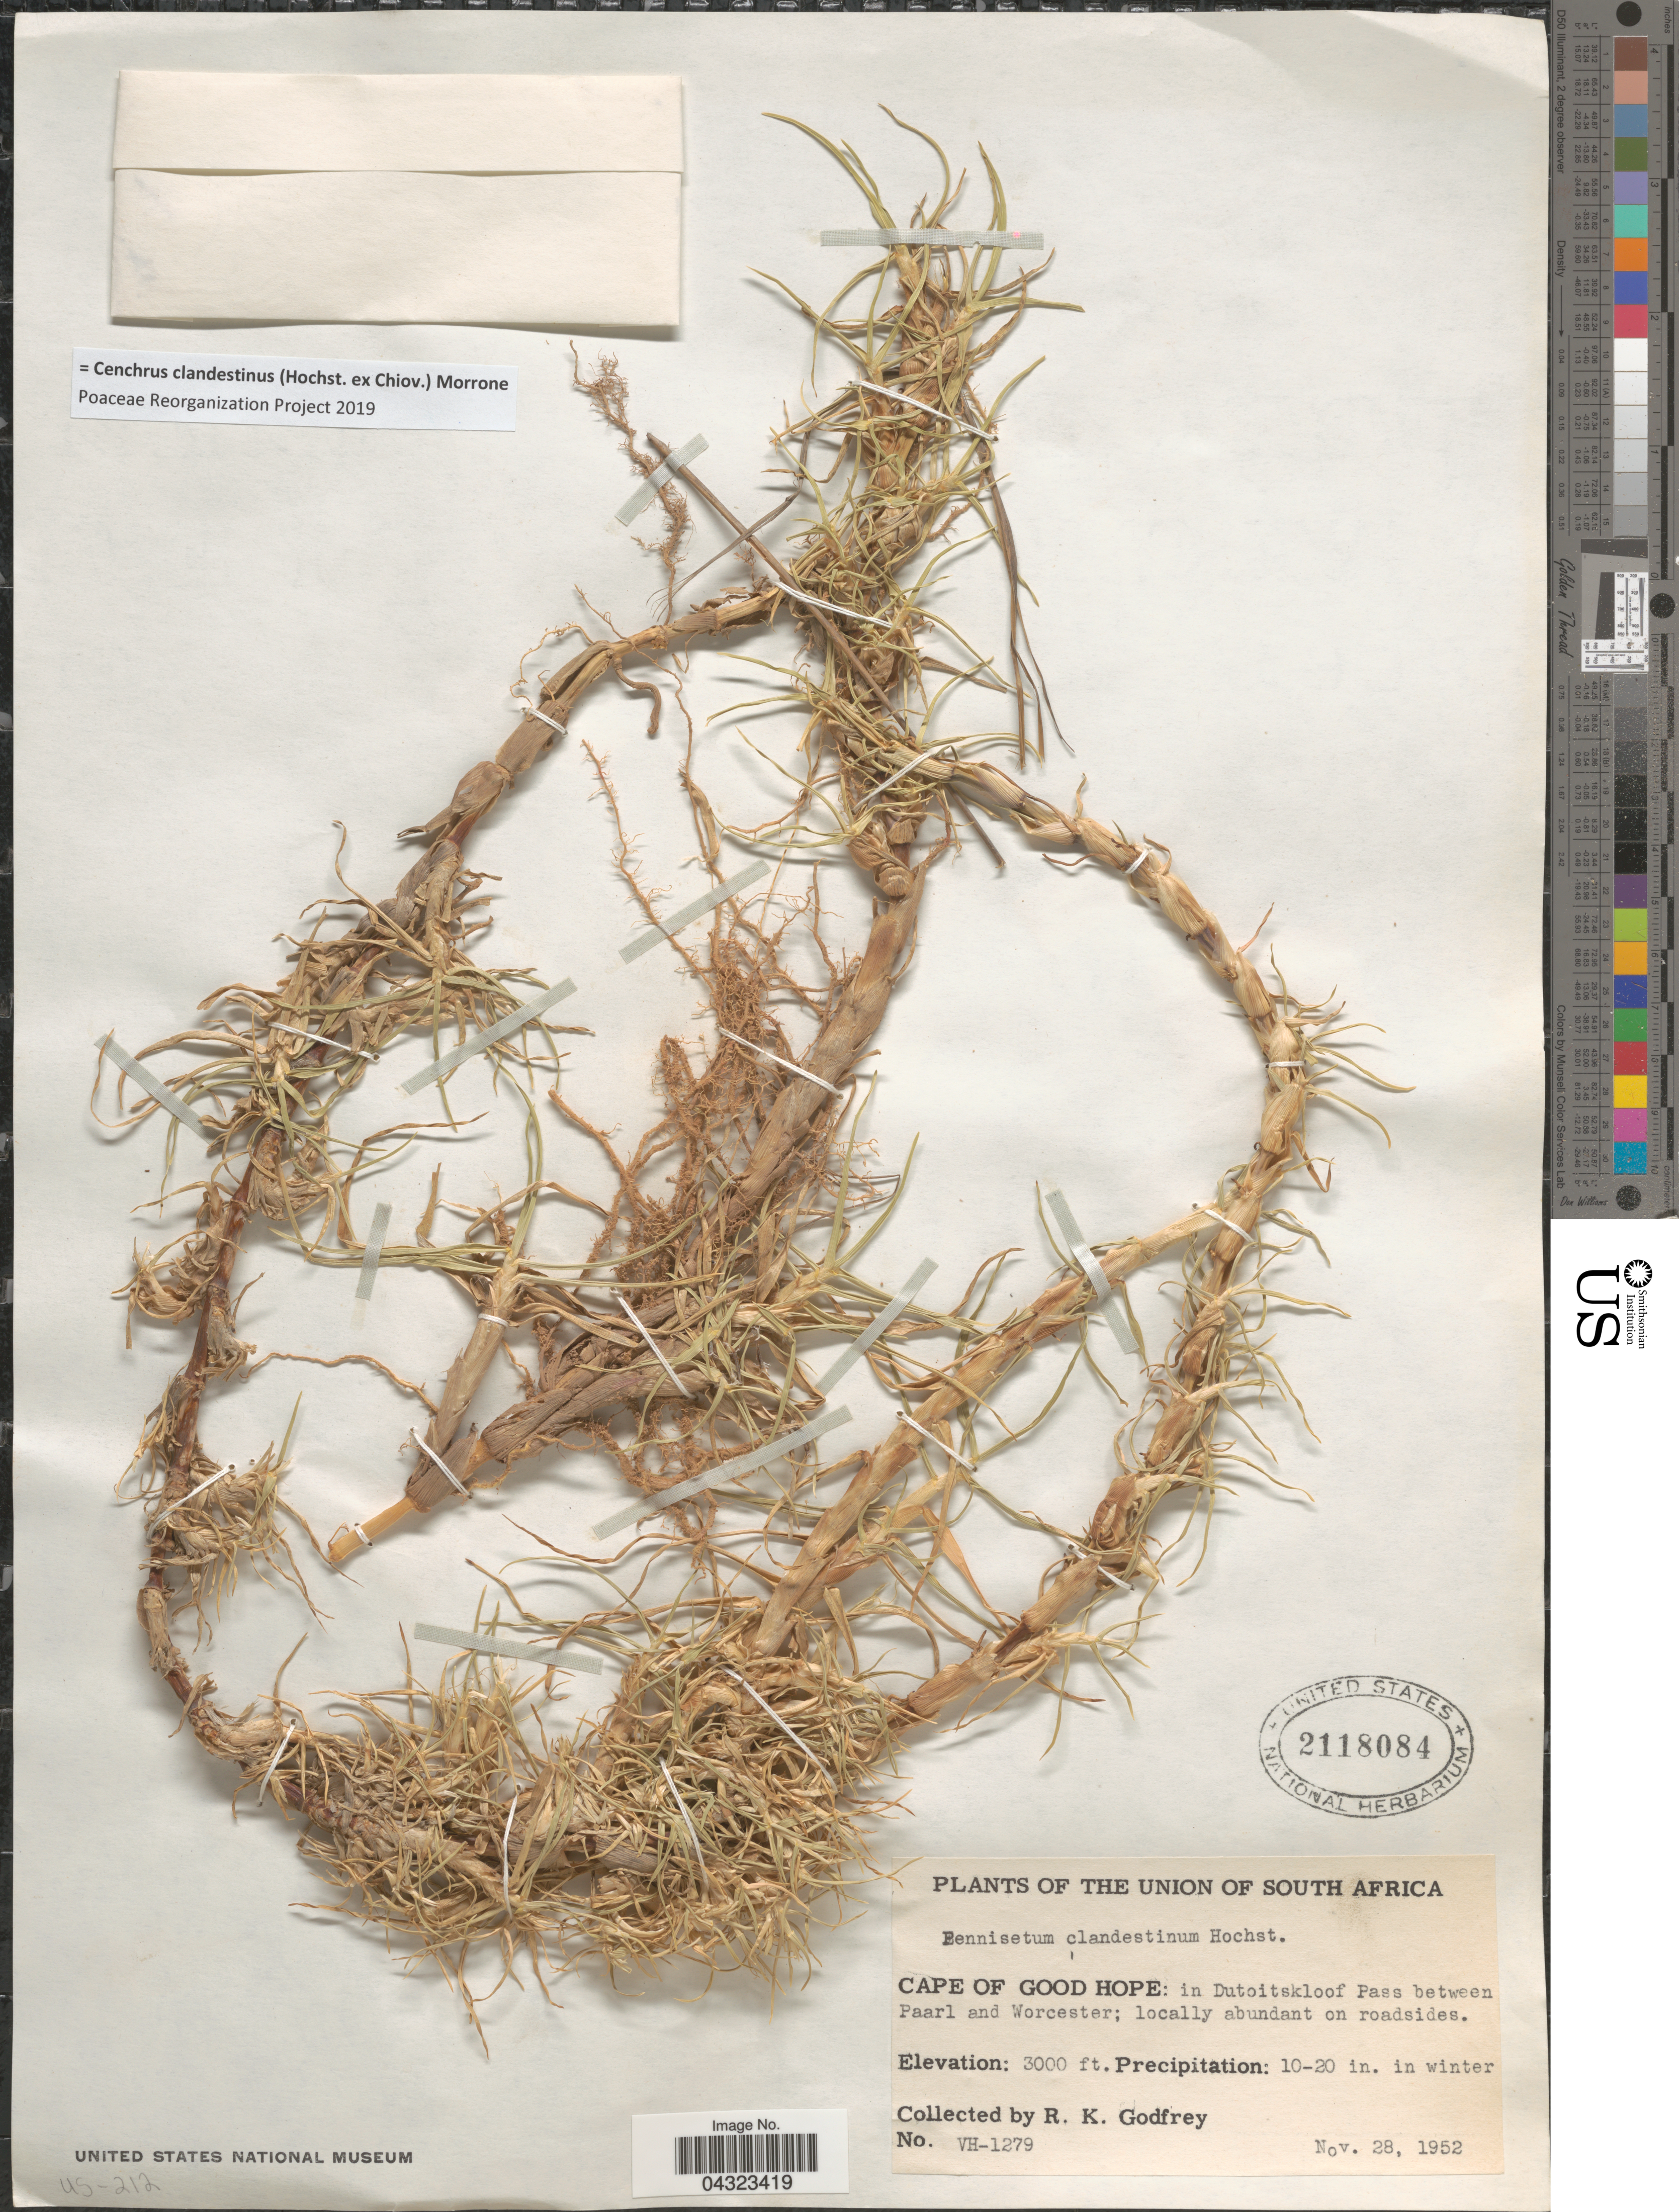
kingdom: Plantae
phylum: Tracheophyta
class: Liliopsida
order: Poales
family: Poaceae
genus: Cenchrus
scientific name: Cenchrus clandestinus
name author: (Hochst. & Chiov.) Morrone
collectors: R. K. Godfrey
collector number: VH-1279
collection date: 1952-11-28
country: South Africa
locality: Union of South Africa. Cape of Good Hope: in Dutoitskloof Pass between Paarl and Worcester; locally abundant on roadsides.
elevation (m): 914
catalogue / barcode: US 2118084